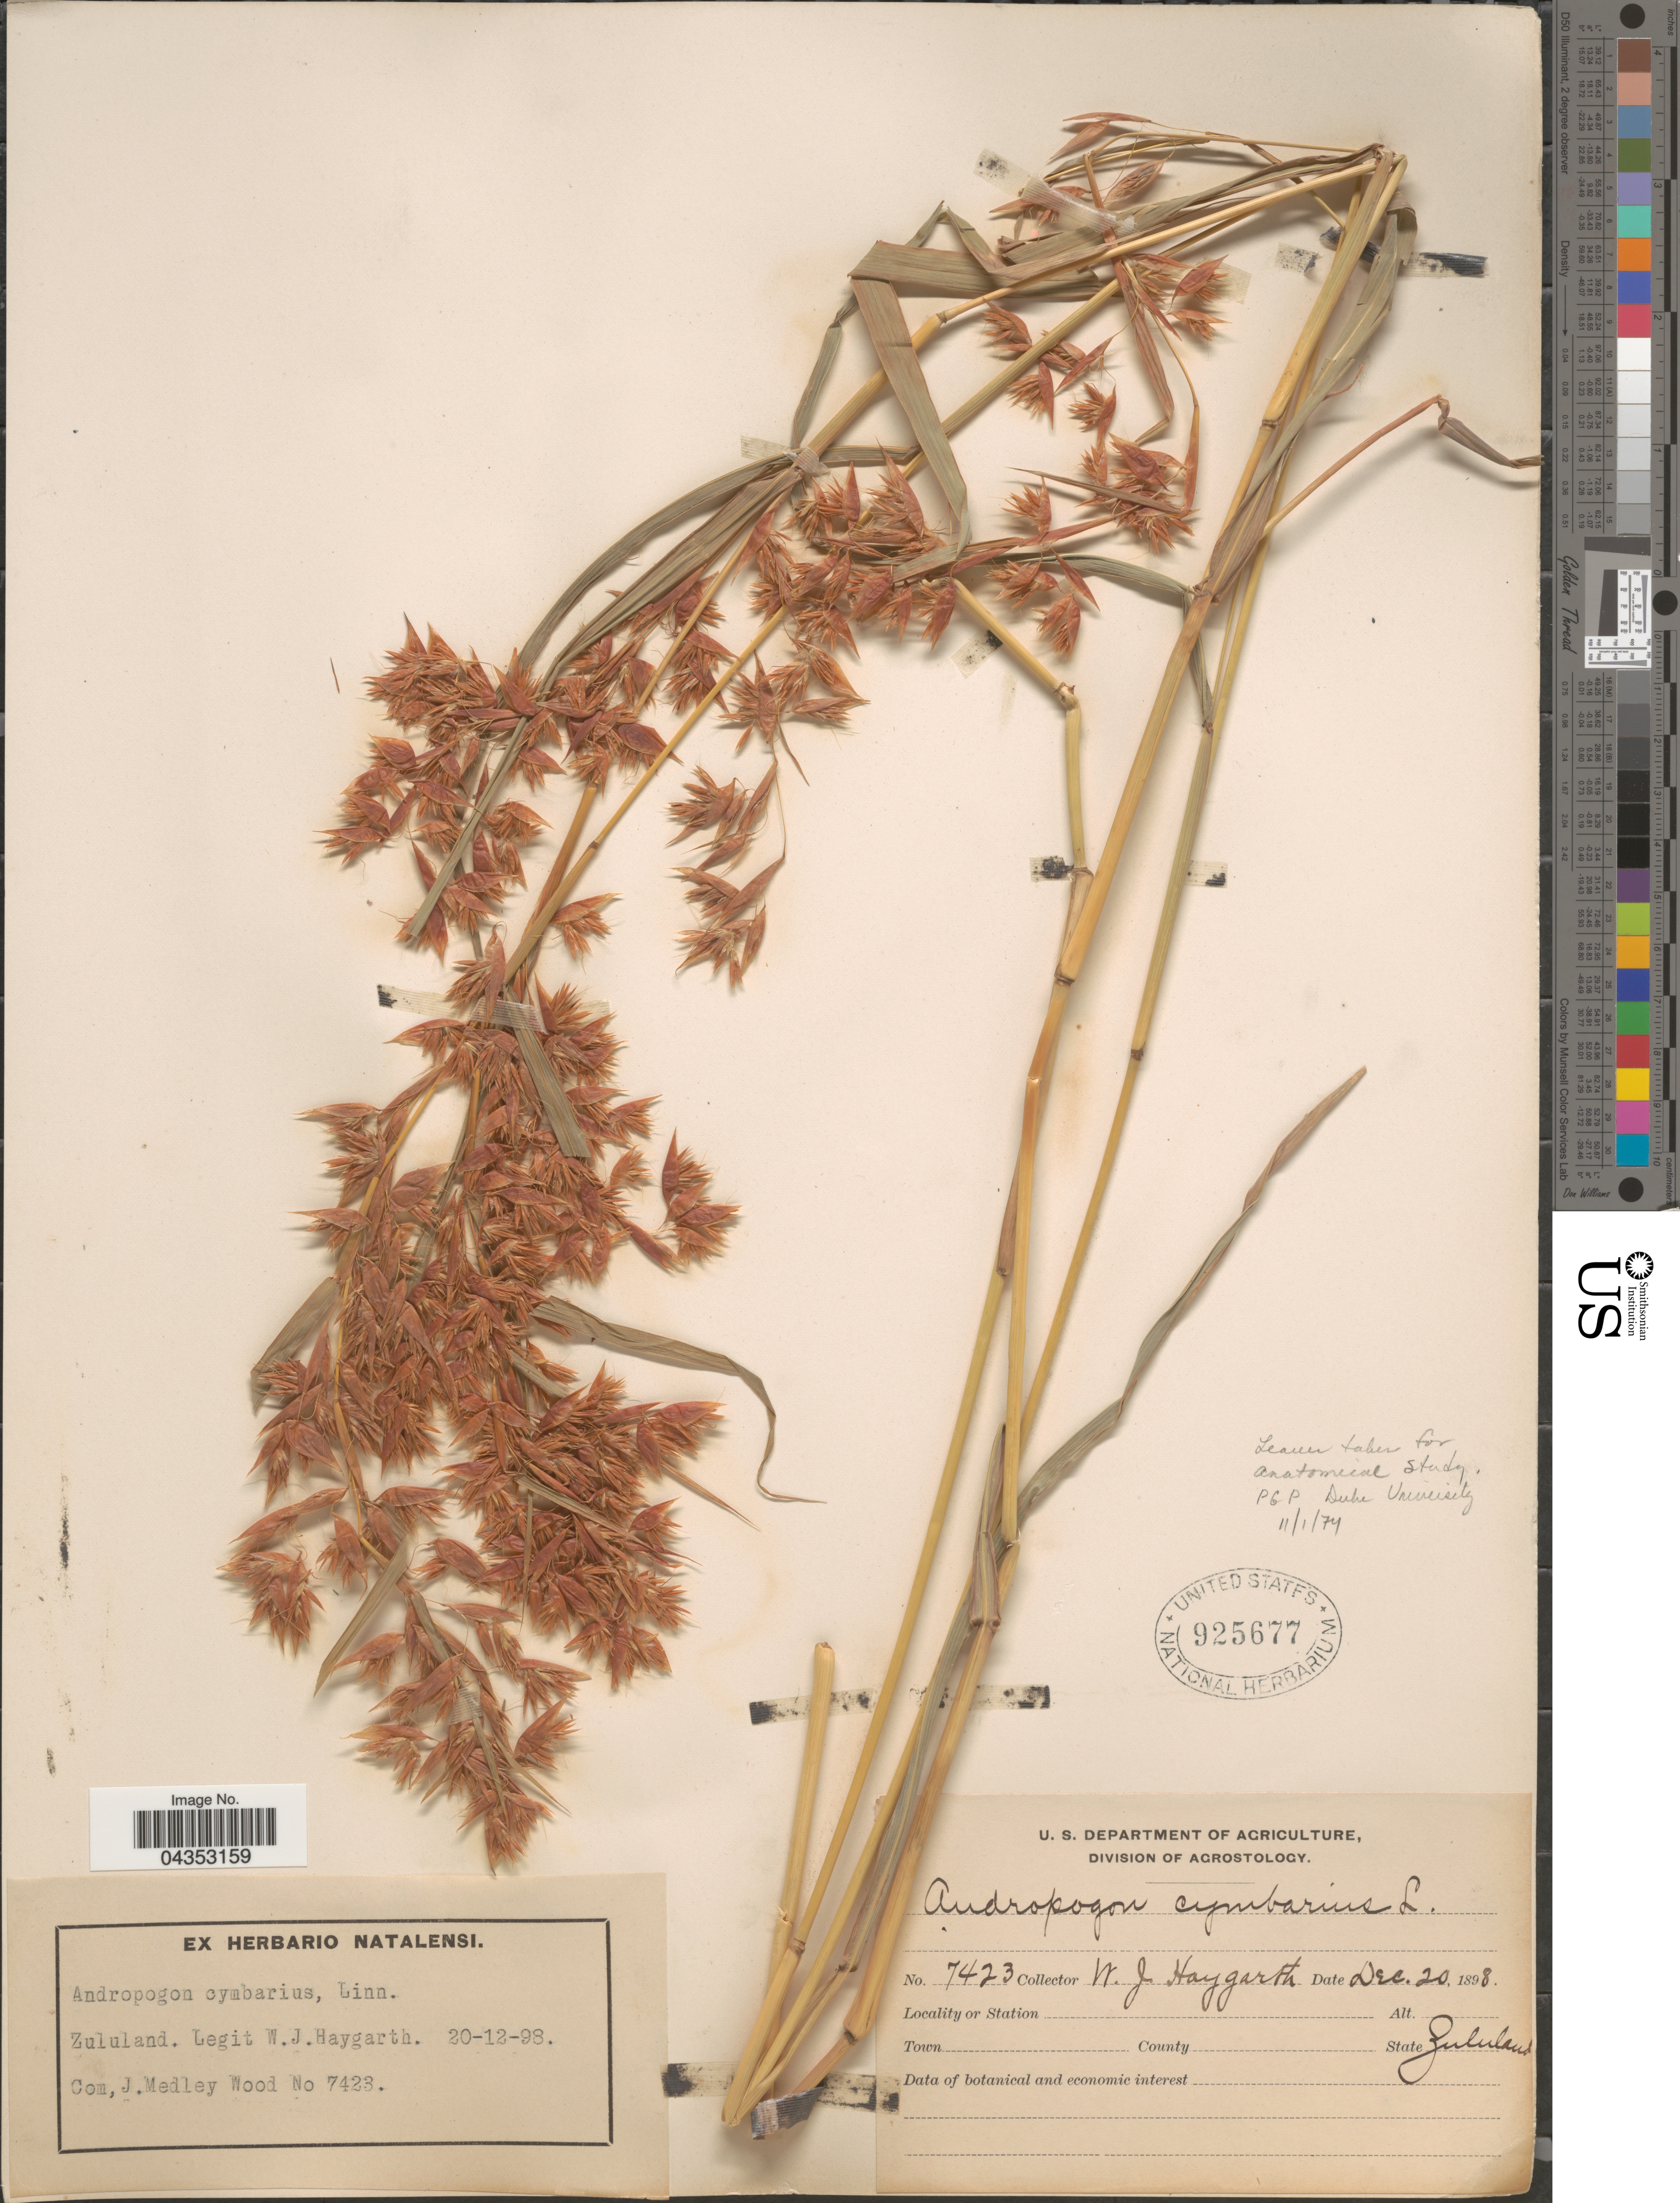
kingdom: Plantae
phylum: Tracheophyta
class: Liliopsida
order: Poales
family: Poaceae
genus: Hyparrhenia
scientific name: Hyparrhenia cymbaria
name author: (L.) Stapf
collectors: W. Haygarth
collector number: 7423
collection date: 1898-12-20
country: South Africa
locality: State Zululand.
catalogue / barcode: US 925677